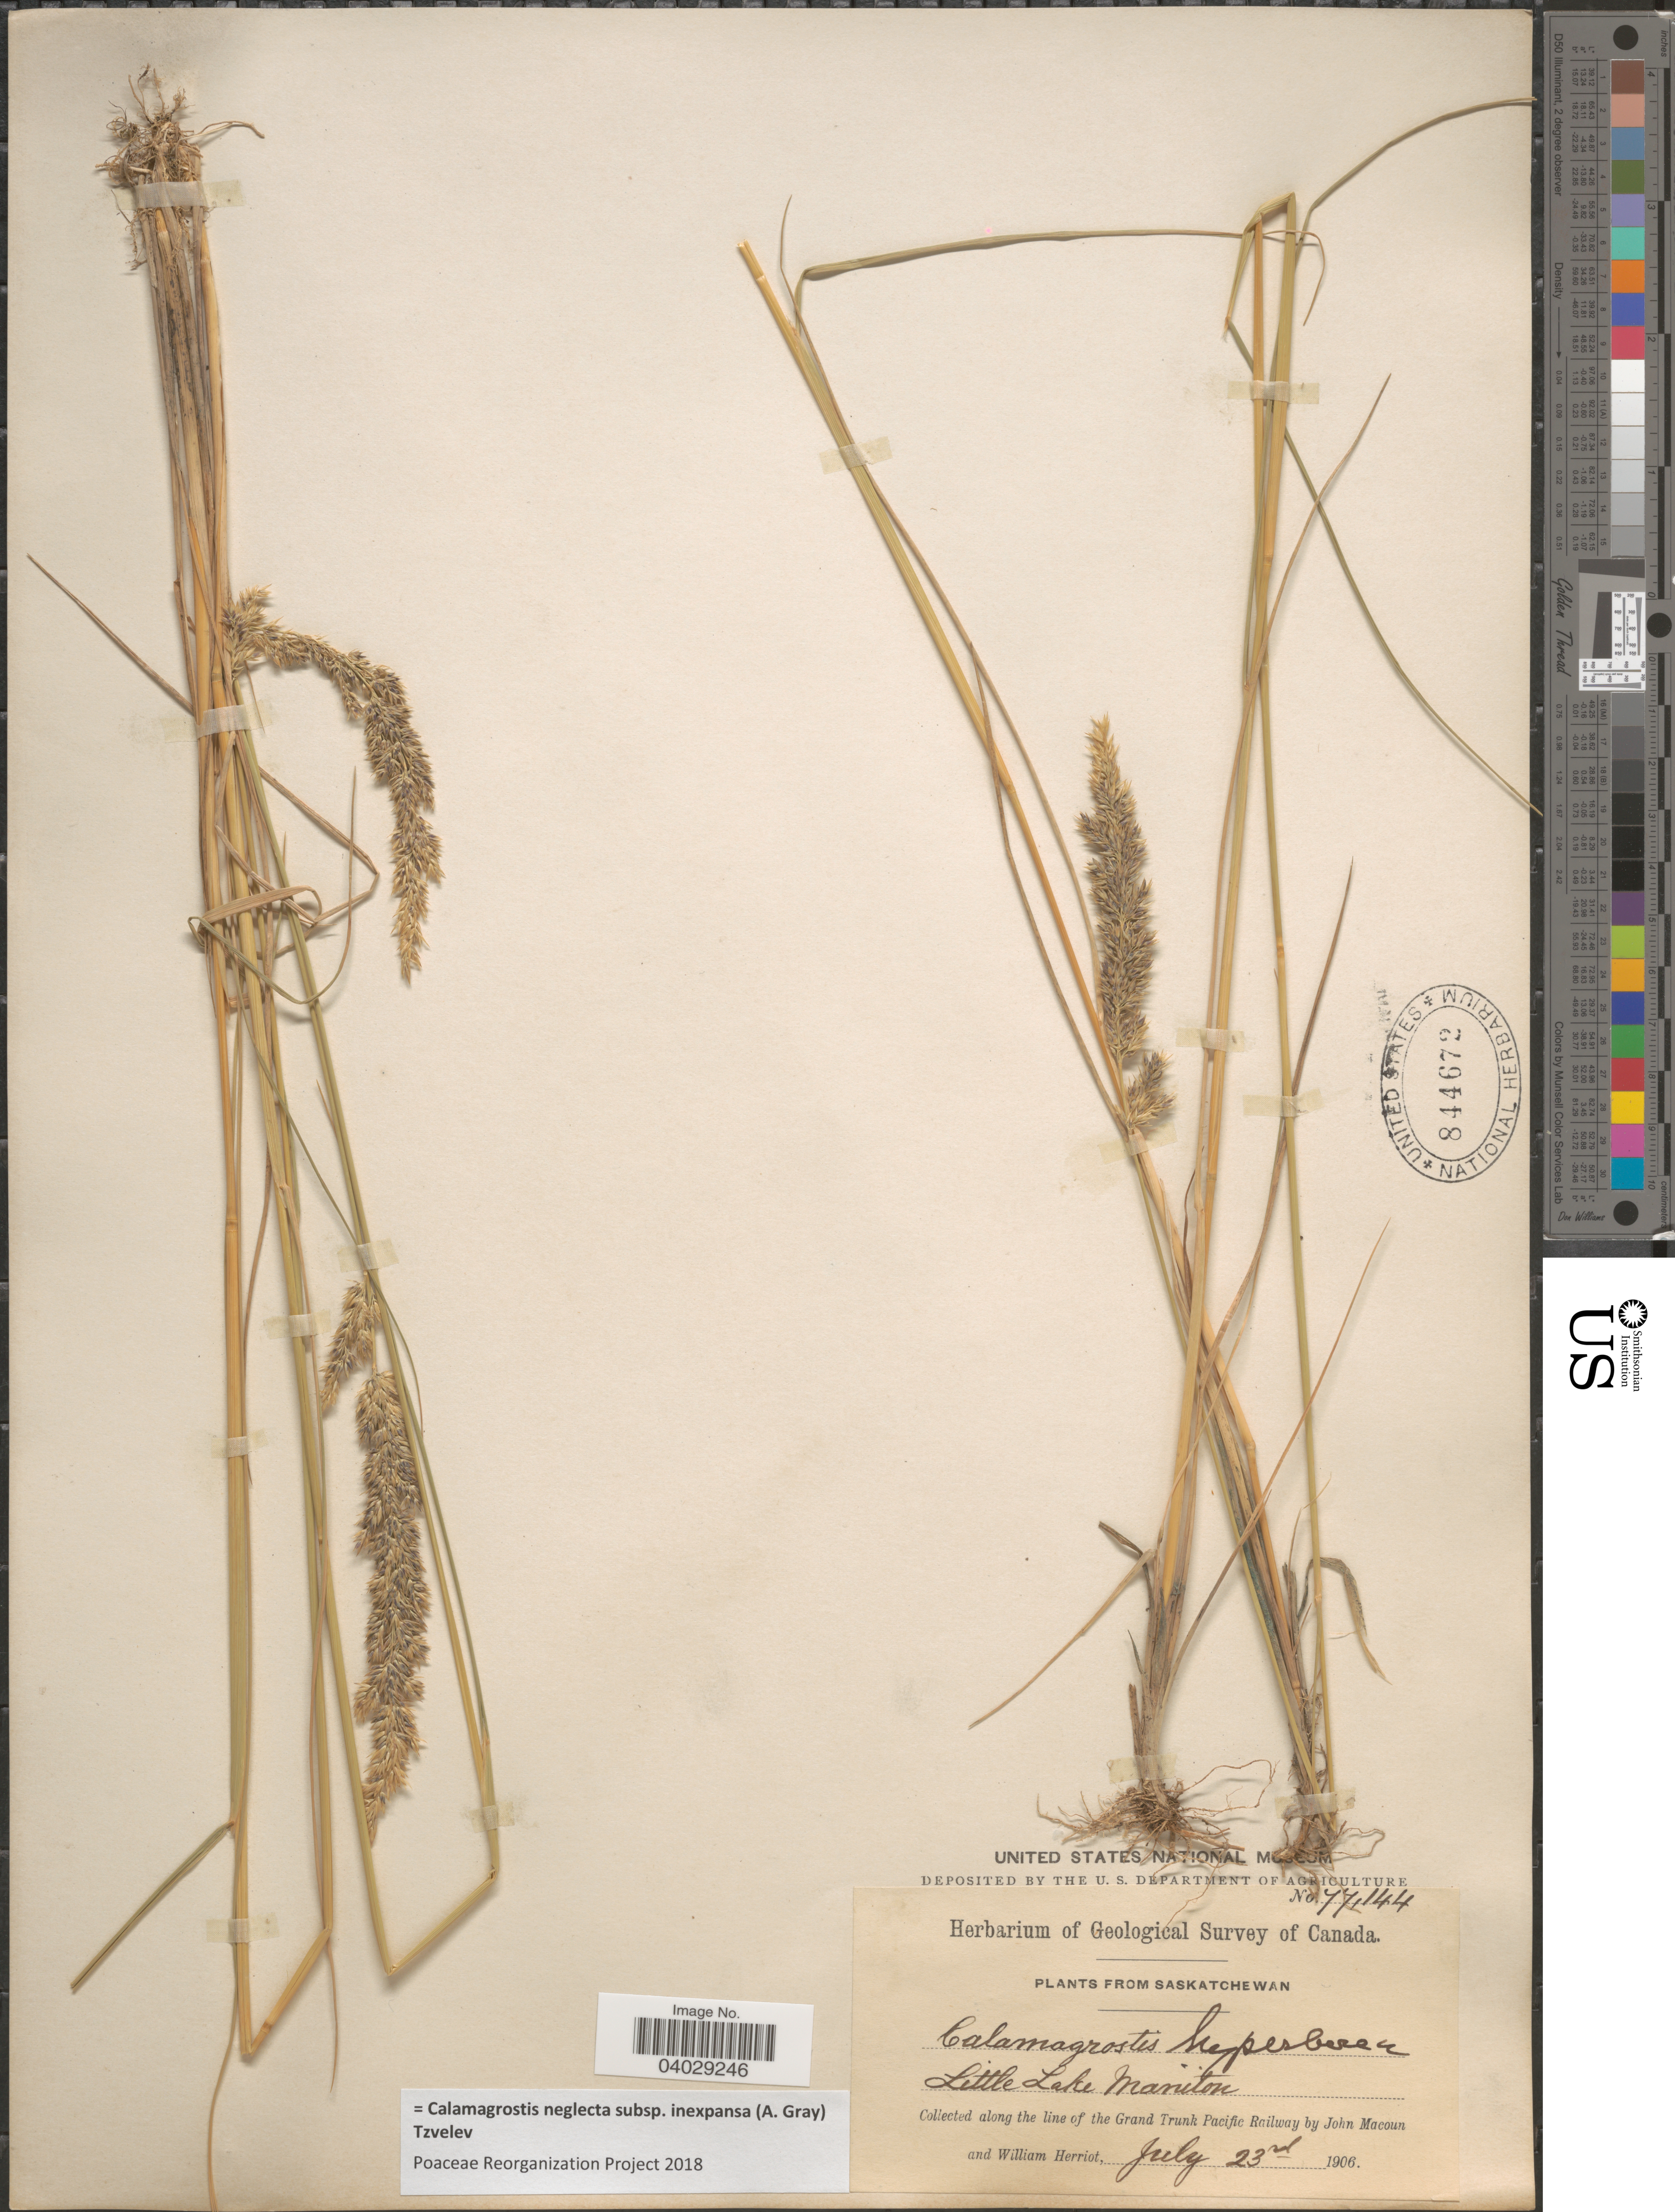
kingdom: Plantae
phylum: Tracheophyta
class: Liliopsida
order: Poales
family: Poaceae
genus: Calamagrostis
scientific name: Calamagrostis neglecta subsp. inexpansa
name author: (A. Gray) Tzvelev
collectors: J. Macoun & W. Herriot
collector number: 77144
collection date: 1906-07-23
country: Canada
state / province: Saskatchewan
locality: Little Lake Manitou. Along the line of the Grand Trunk Pacific Railway.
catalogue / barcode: US 844672